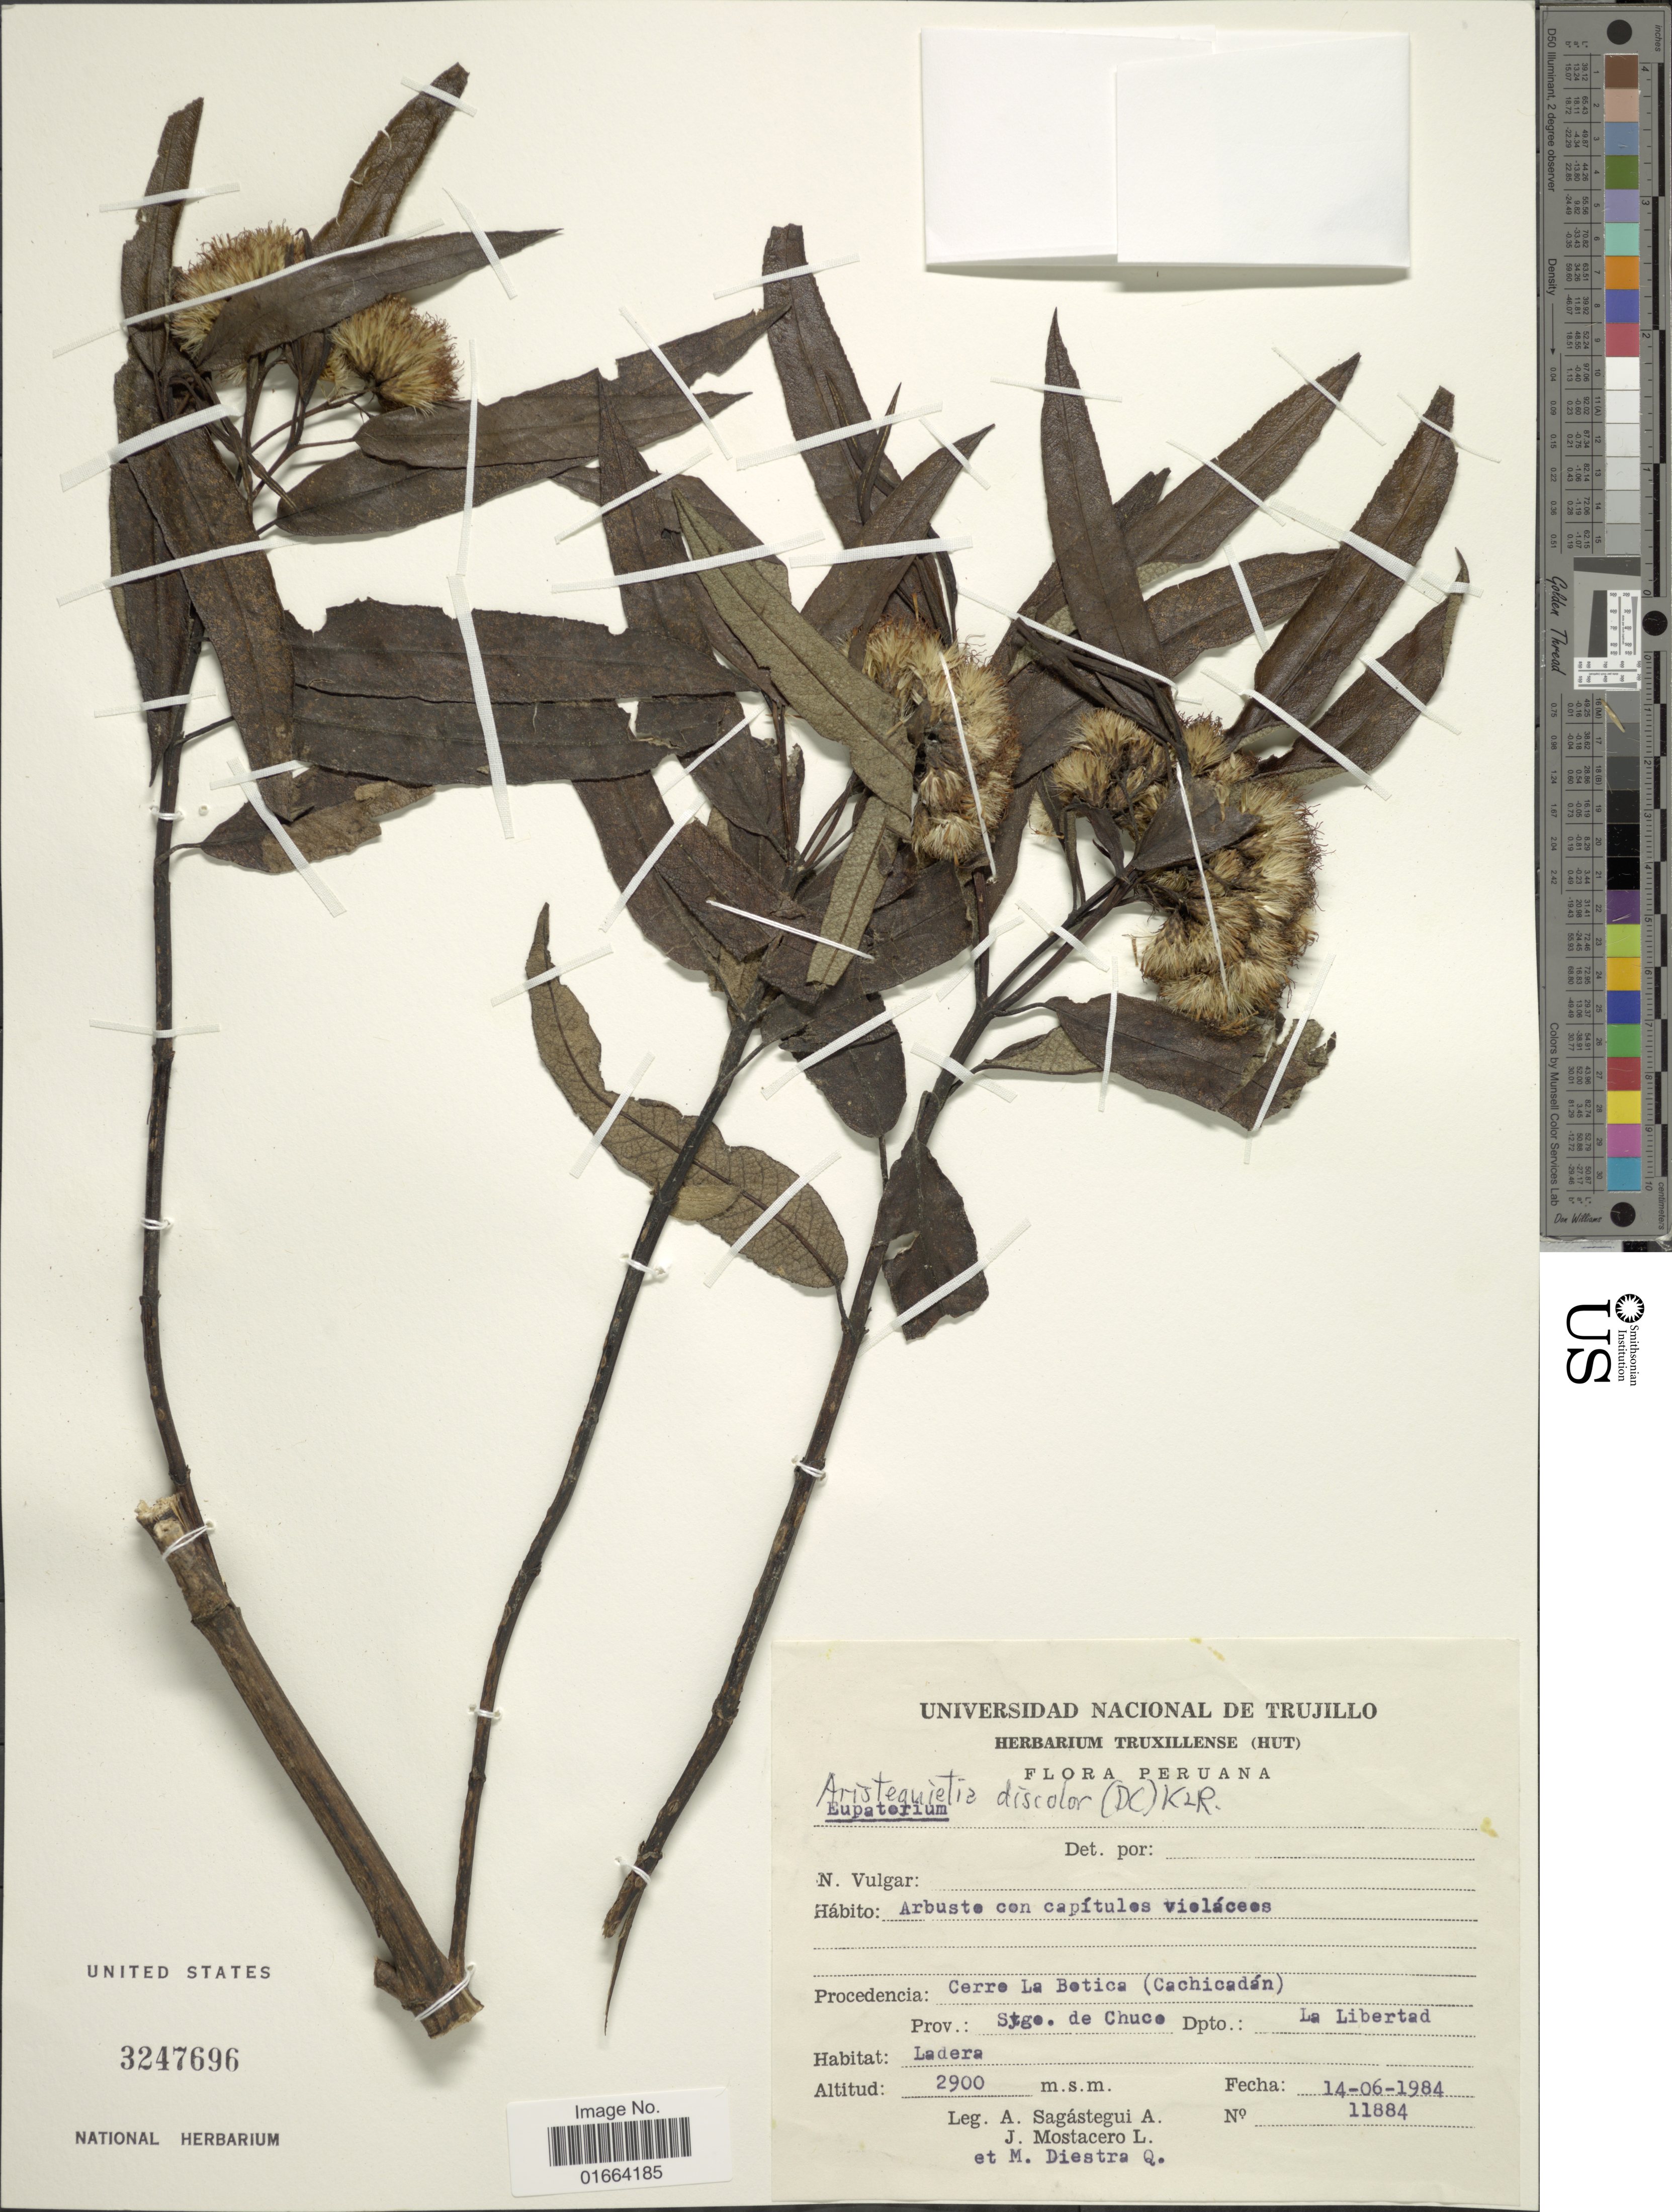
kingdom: Plantae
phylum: Tracheophyta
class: Magnoliopsida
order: Asterales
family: Asteraceae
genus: Aristeguietia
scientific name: Aristeguietia discolor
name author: (DC.) R.M. King & H. Rob.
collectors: A. Sagástegui A., J. Mostacero L. & M. Diestra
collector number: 11884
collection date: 1984-06-14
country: Peru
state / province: La Libertad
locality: Cerro La Botica (Cachicadán). Prov.: Stge. de Chuce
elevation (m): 2900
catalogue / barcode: US 3247696